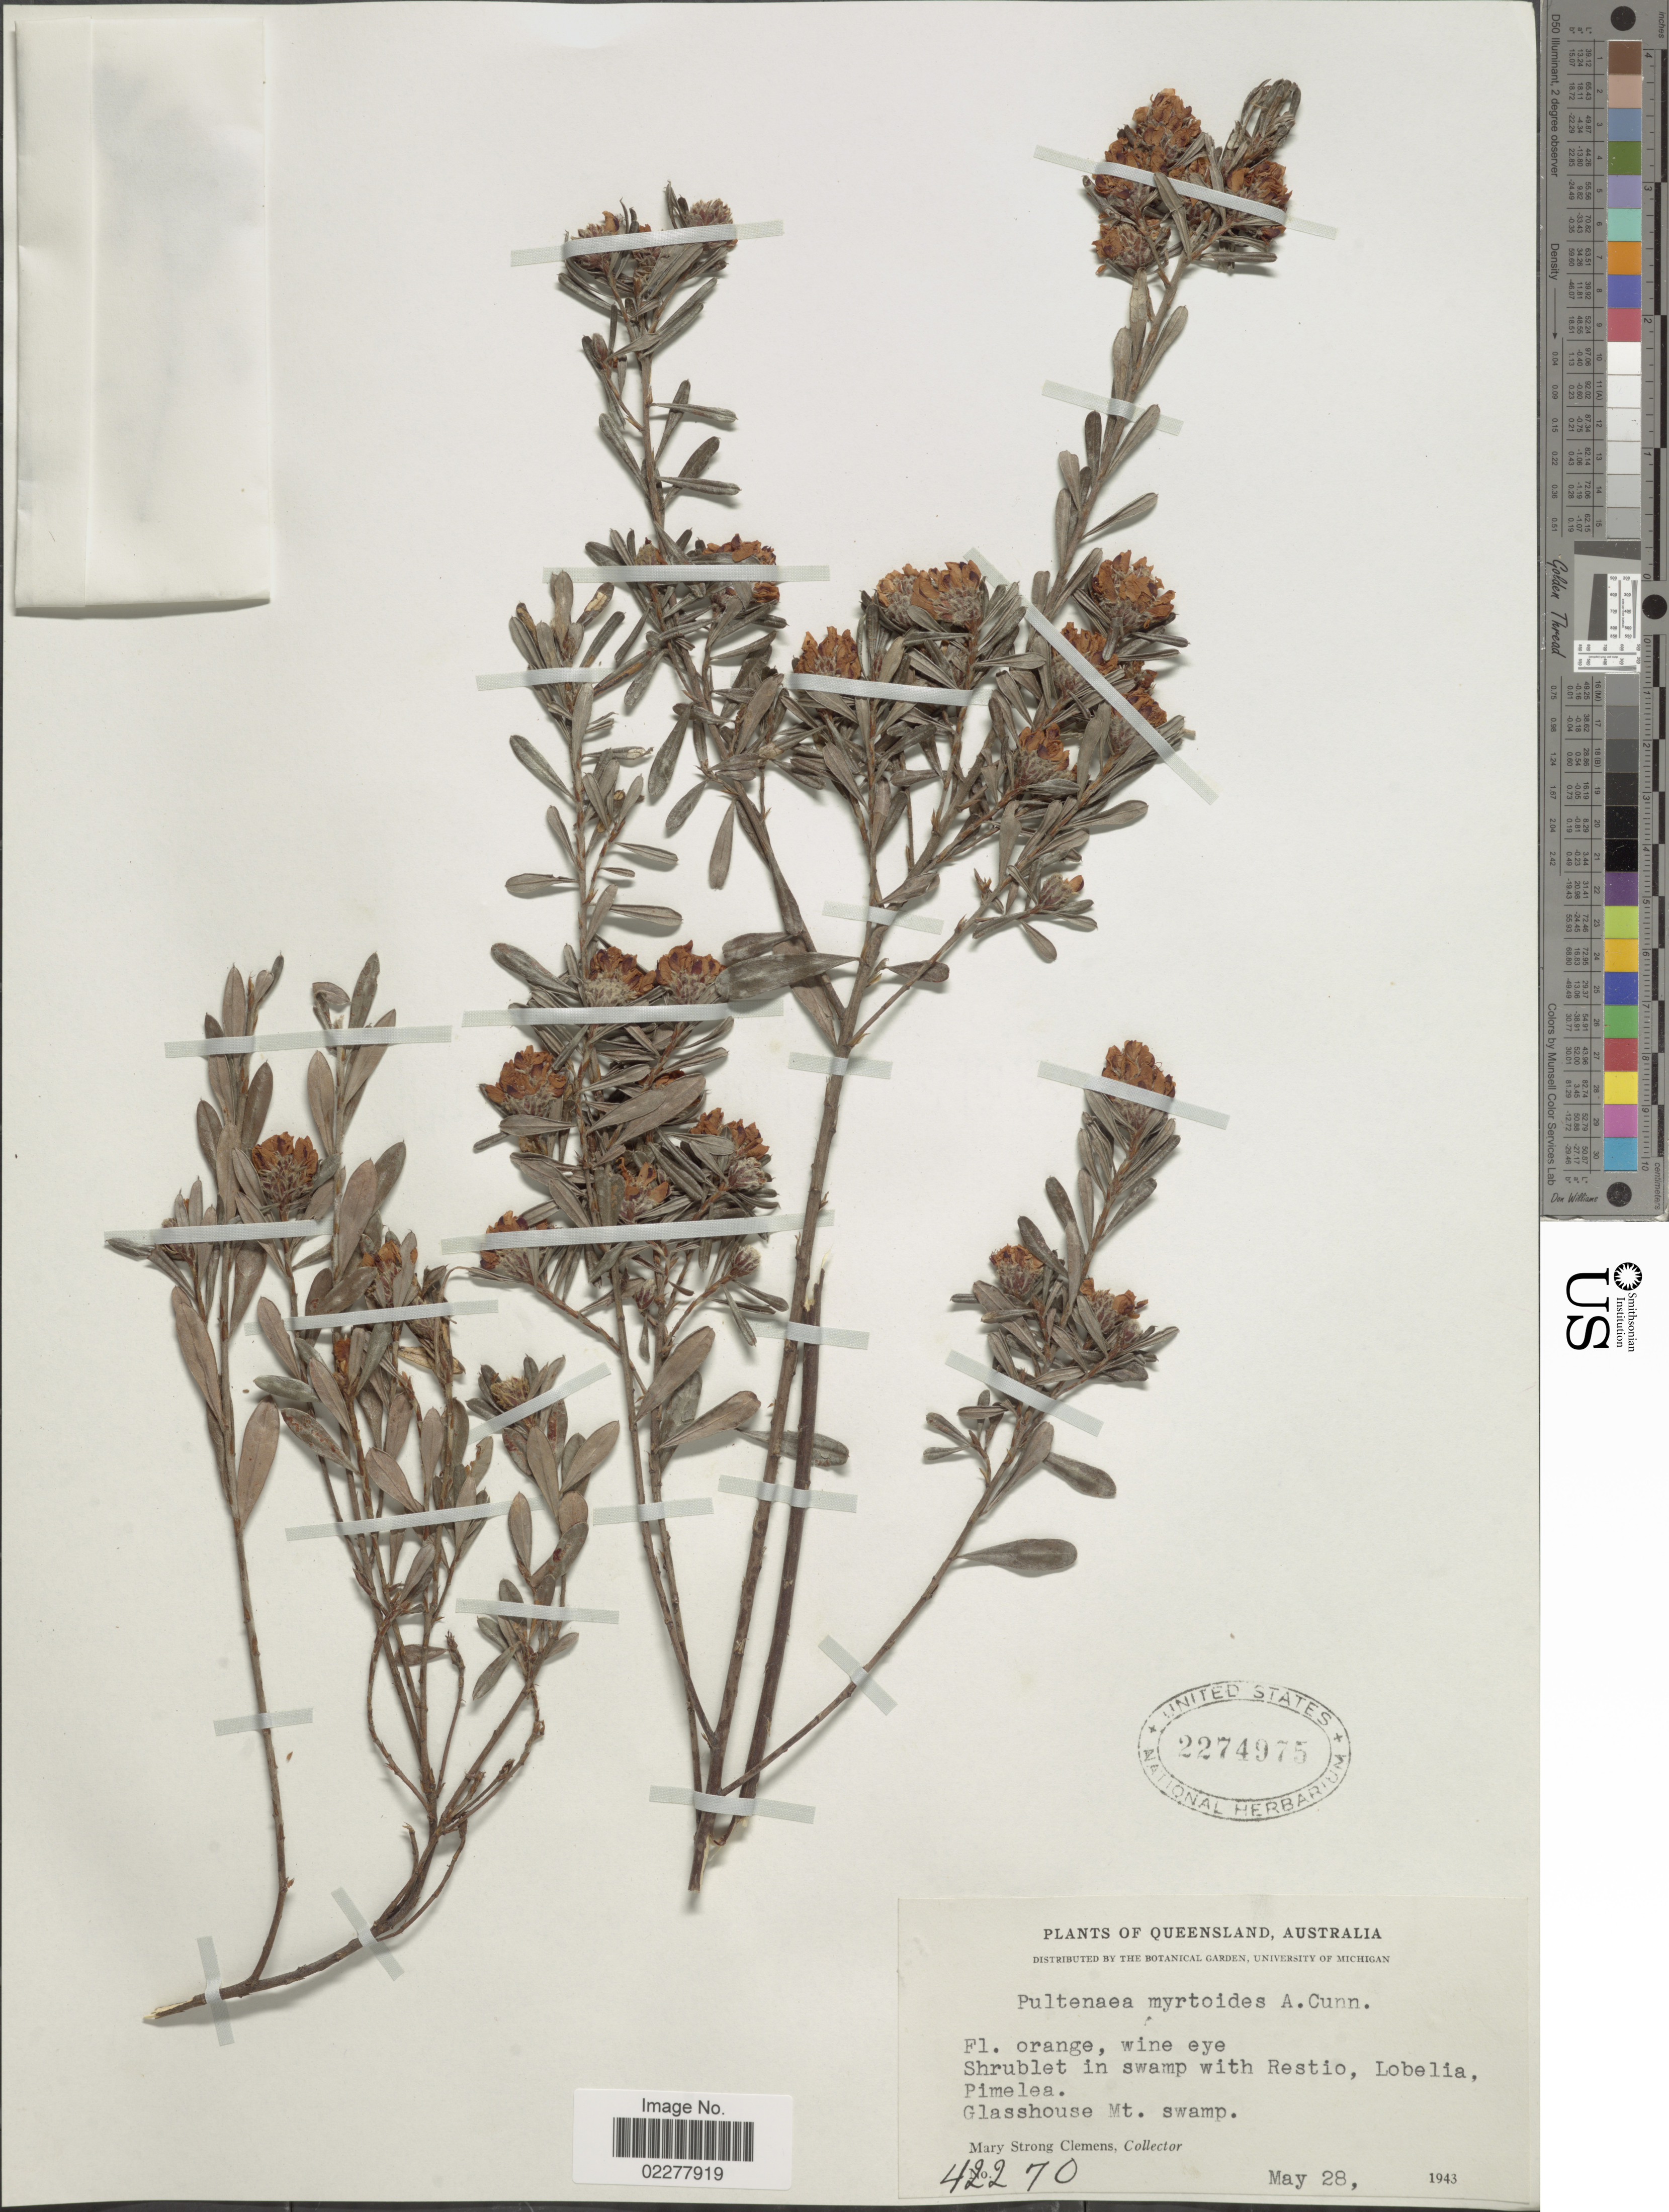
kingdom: Plantae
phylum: Tracheophyta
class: Magnoliopsida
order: Fabales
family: Fabaceae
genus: Pultenaea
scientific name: Pultenaea myrtoides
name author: A. Cunn. ex Benth.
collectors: M. S. Clemens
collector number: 42270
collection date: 1943-05-28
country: Australia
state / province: Queensland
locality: Glasshouse Mt. swamp.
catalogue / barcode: US 2274975